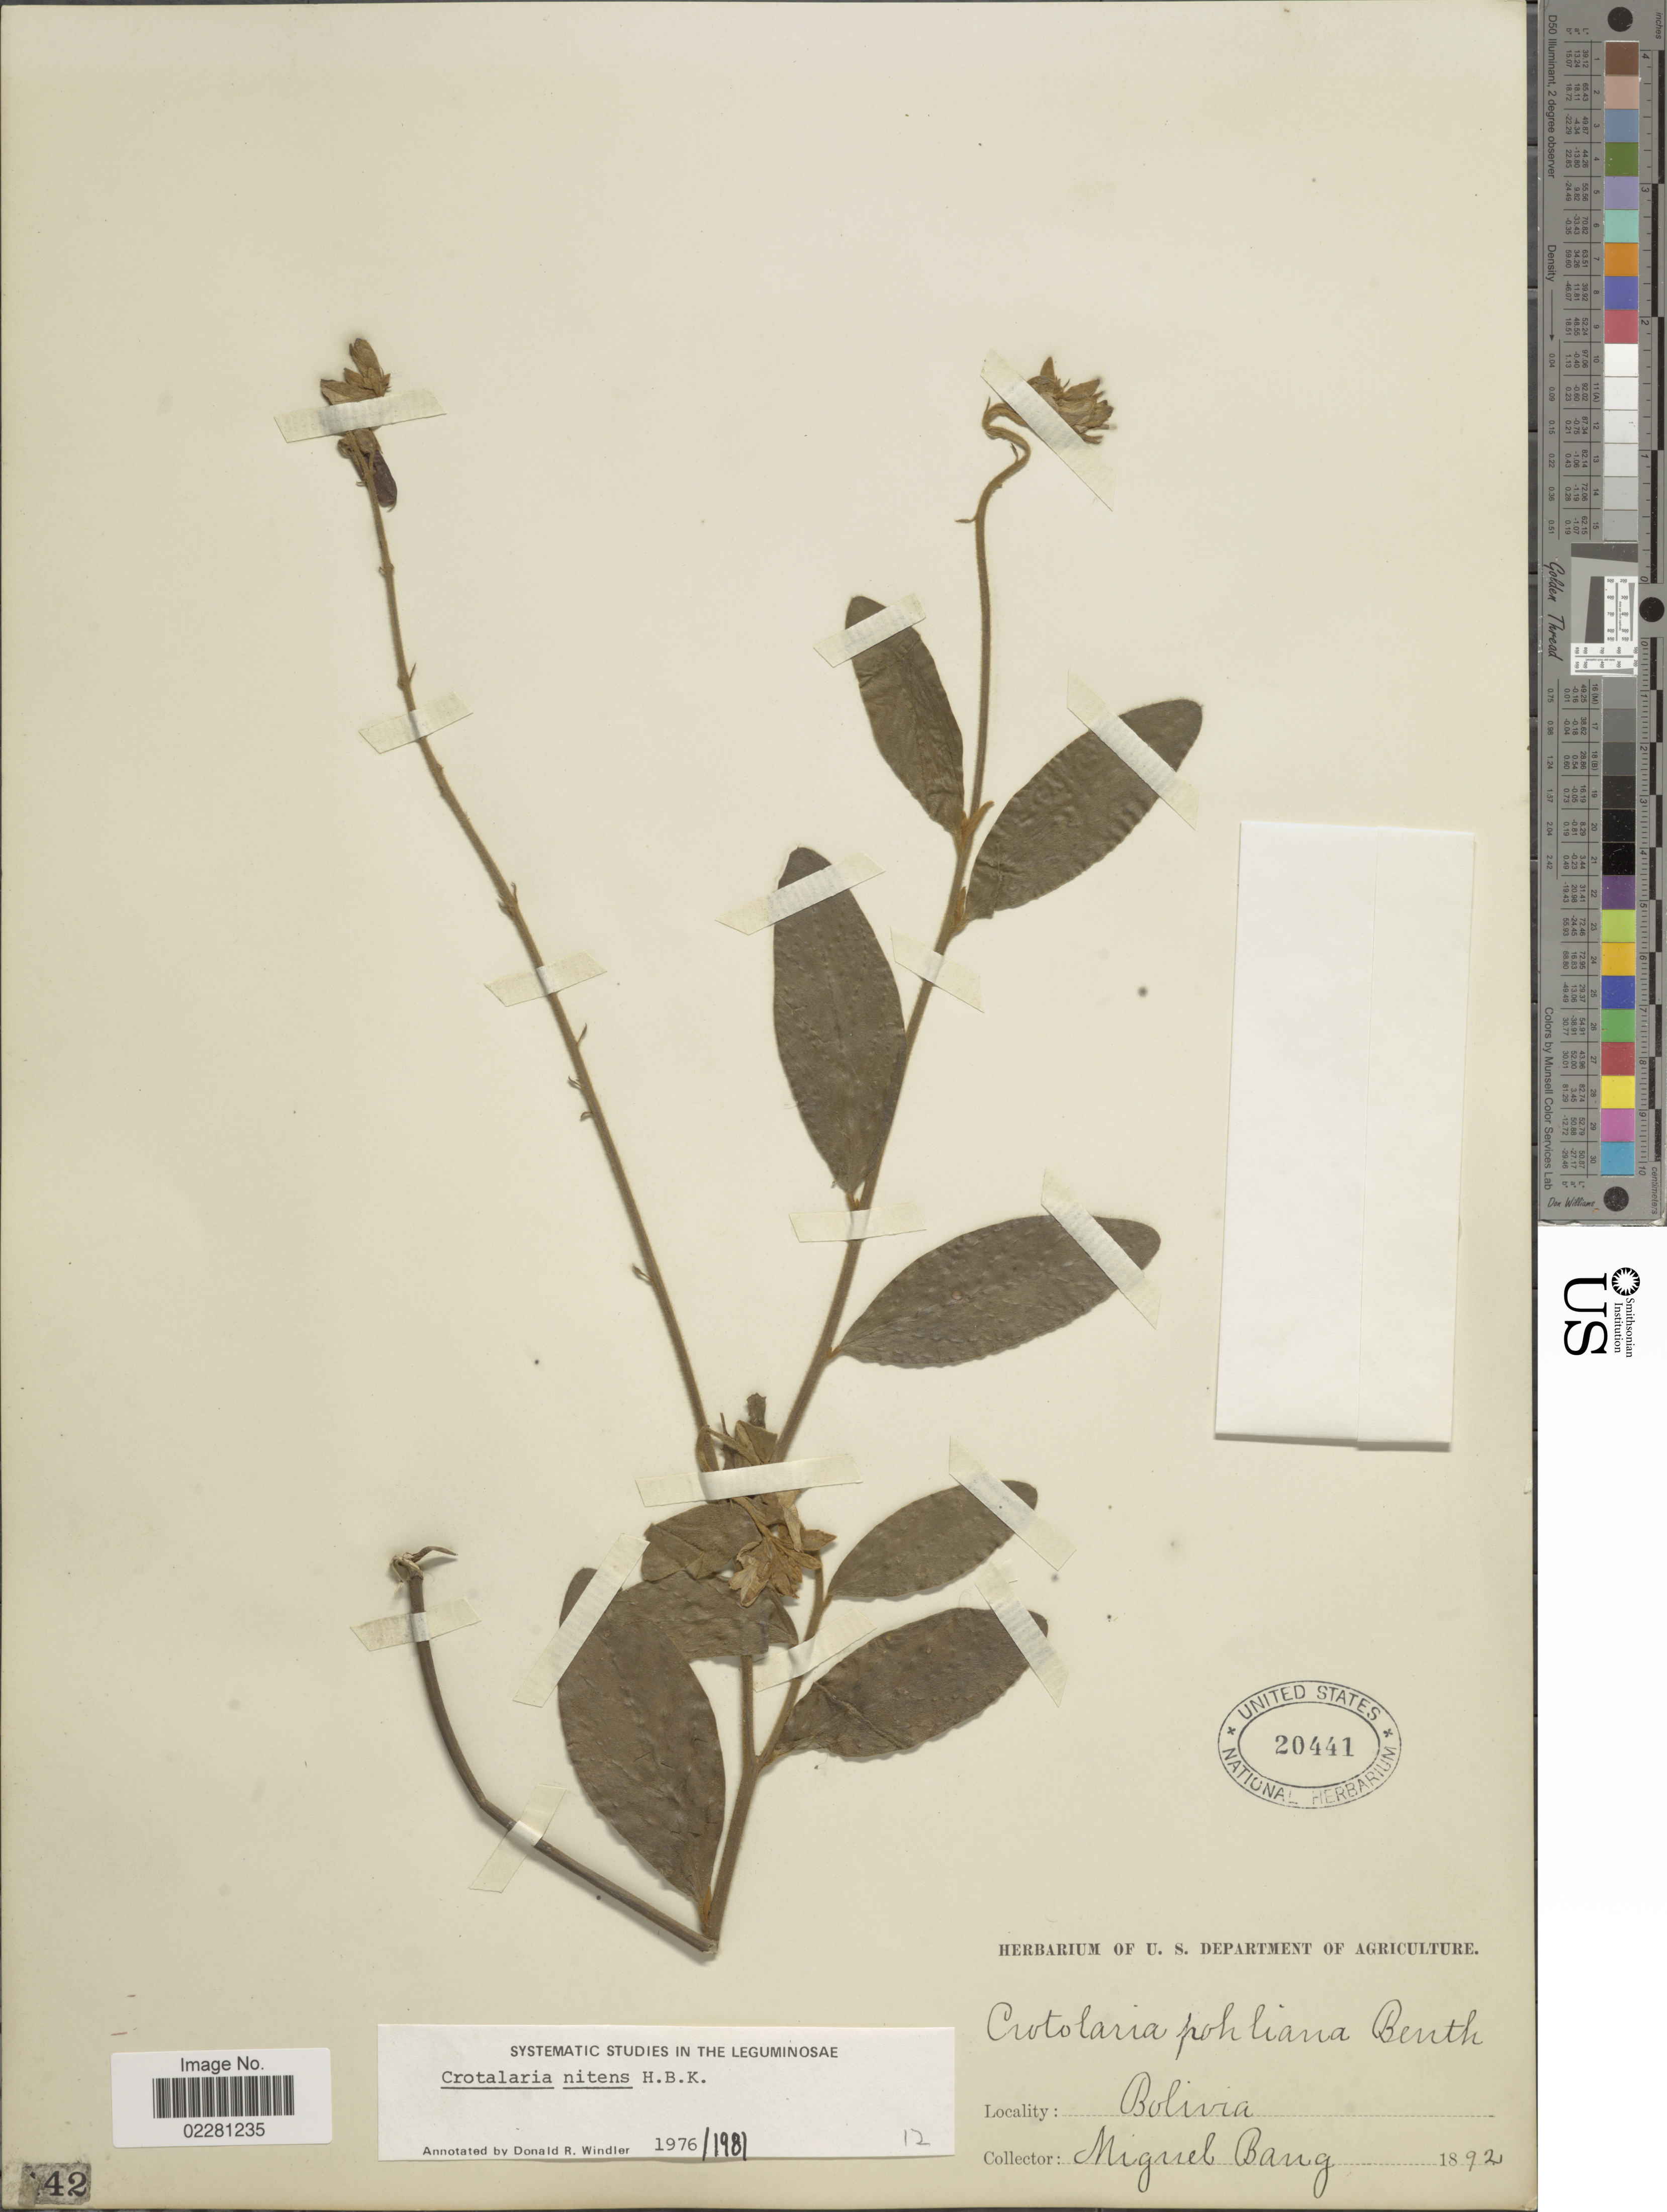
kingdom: Plantae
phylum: Tracheophyta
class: Magnoliopsida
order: Fabales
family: Fabaceae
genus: Crotalaria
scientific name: Crotalaria nitens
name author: Kunth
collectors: M. Bang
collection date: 1892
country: Bolivia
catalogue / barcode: US 20441